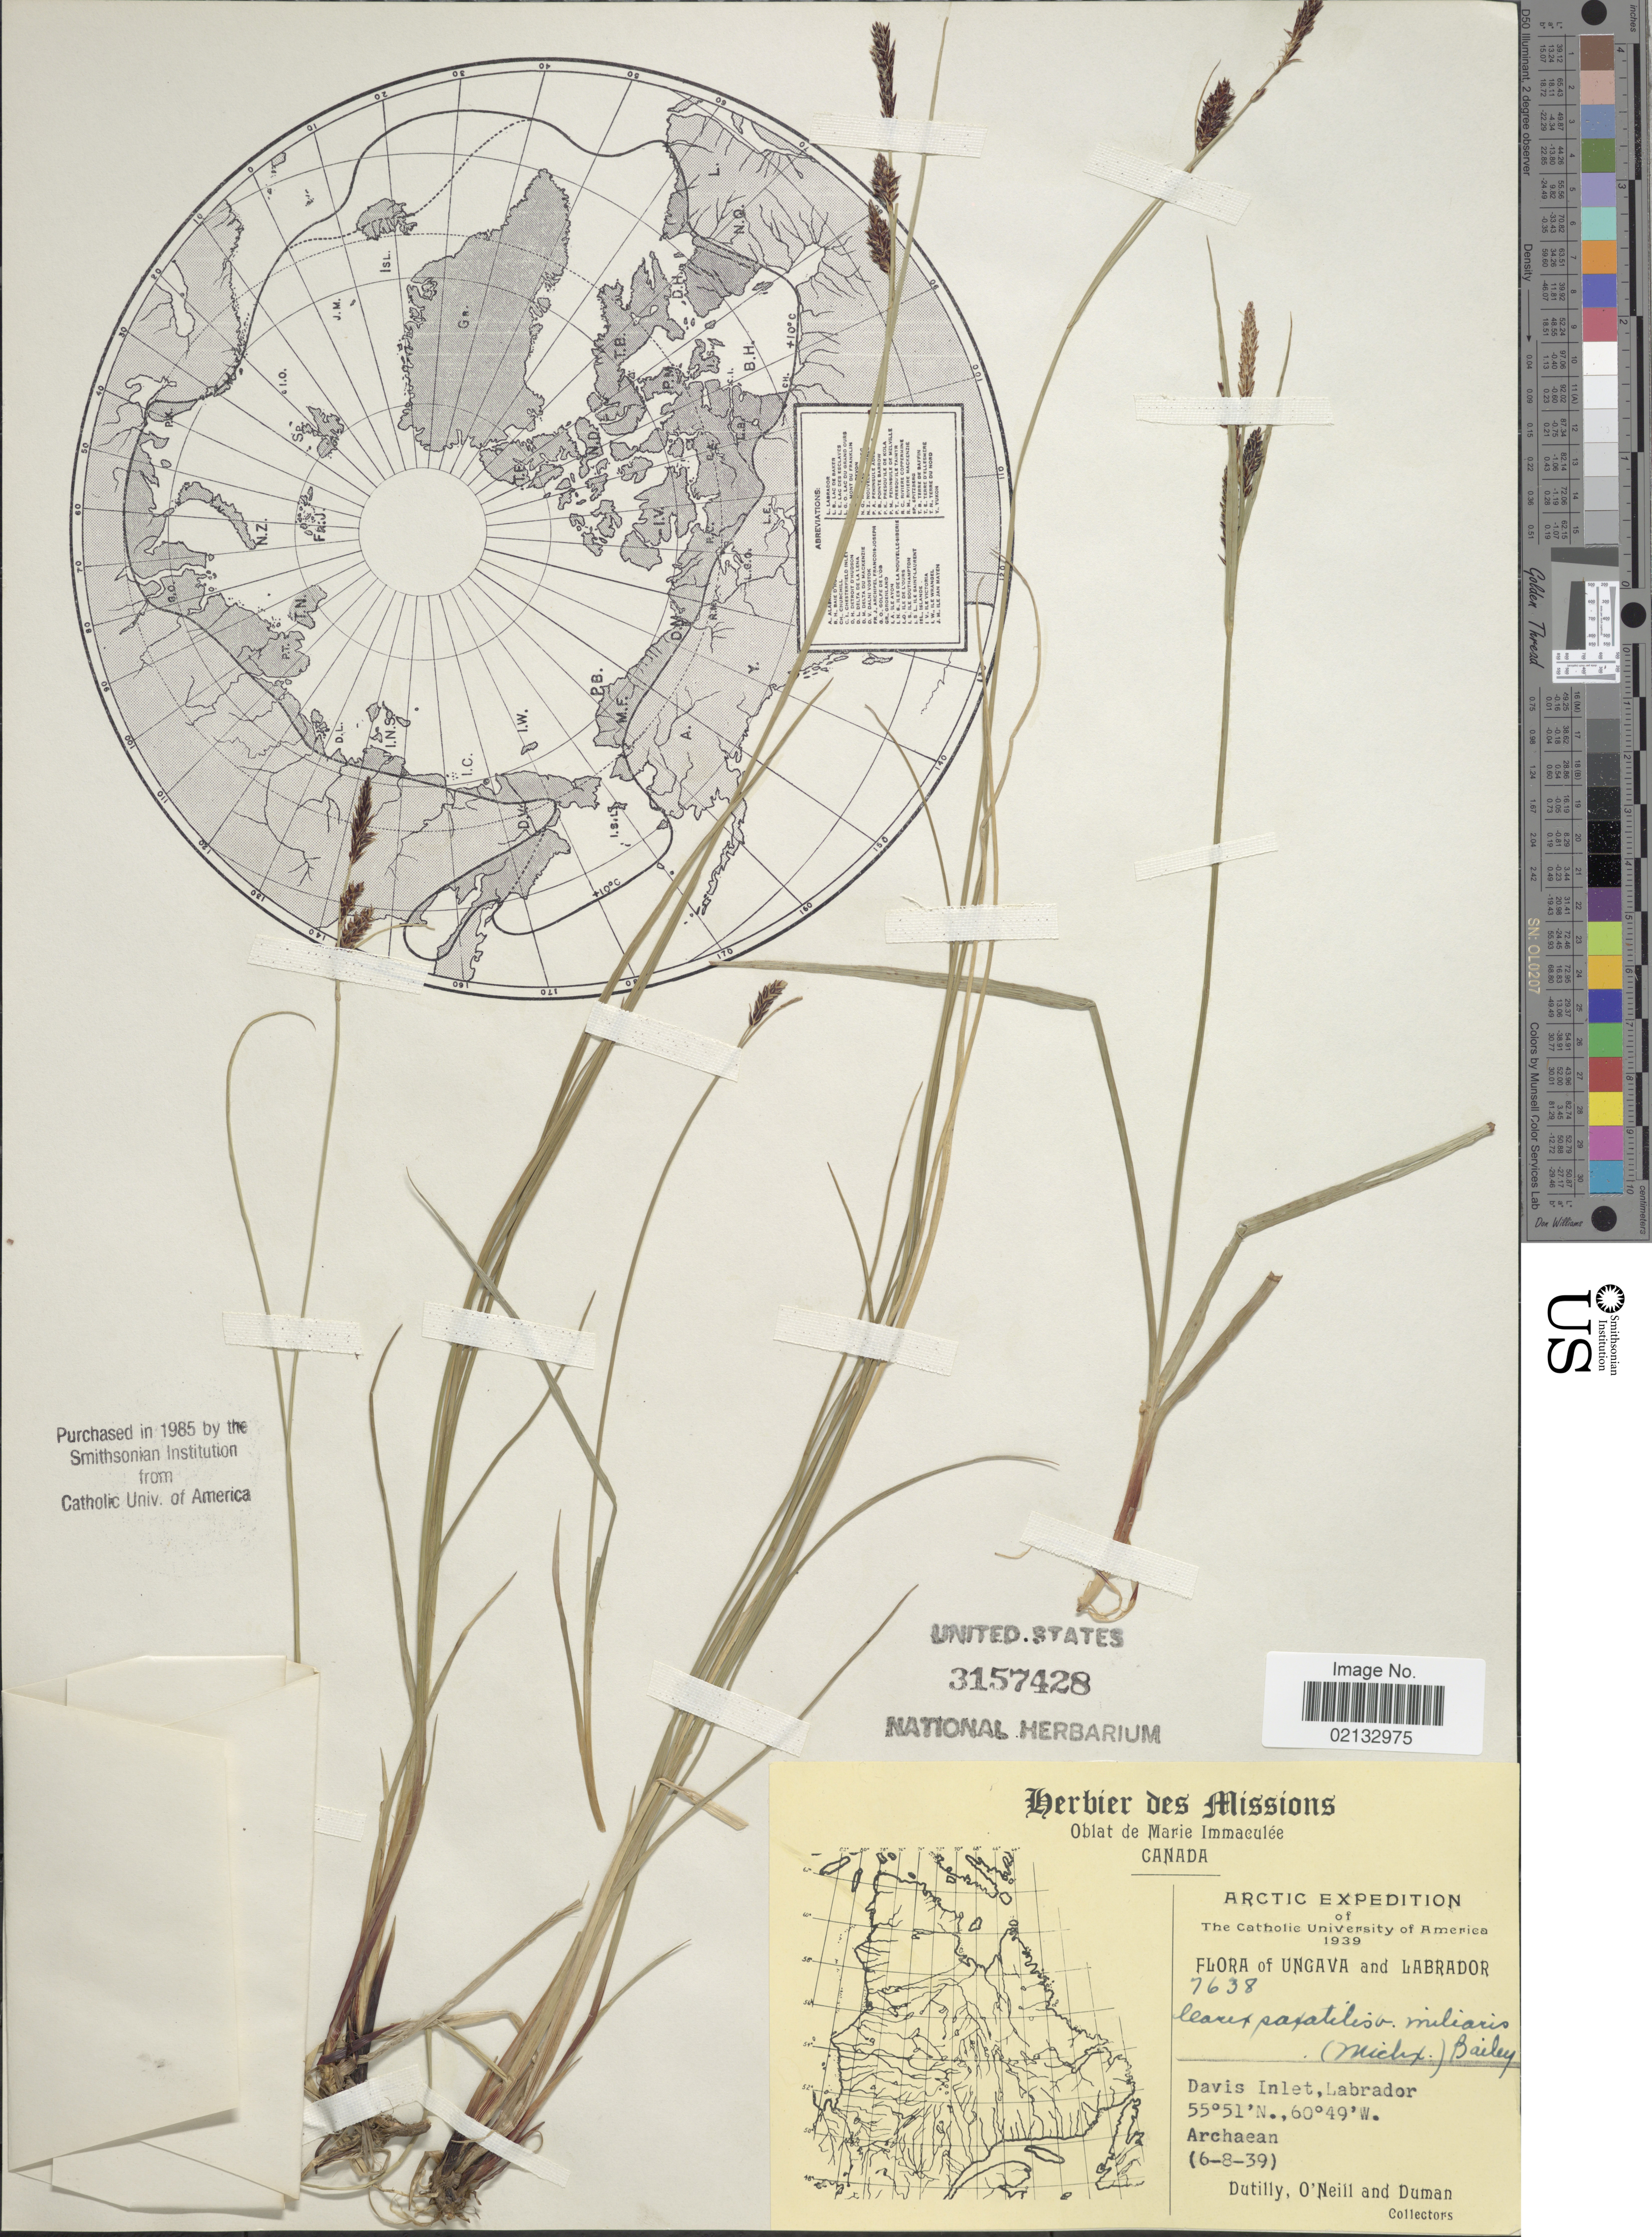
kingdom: Plantae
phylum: Tracheophyta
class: Liliopsida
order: Poales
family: Cyperaceae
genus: Carex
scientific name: Carex saxatilis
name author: L.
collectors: -. Dutilly, O' Neill & -. Duman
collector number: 7638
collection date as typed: Transcribed d/m/y: 6/8/39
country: Canada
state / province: Newfoundland and Labrador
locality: Arctic. Davis Inlet, Labrador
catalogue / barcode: US 3157428